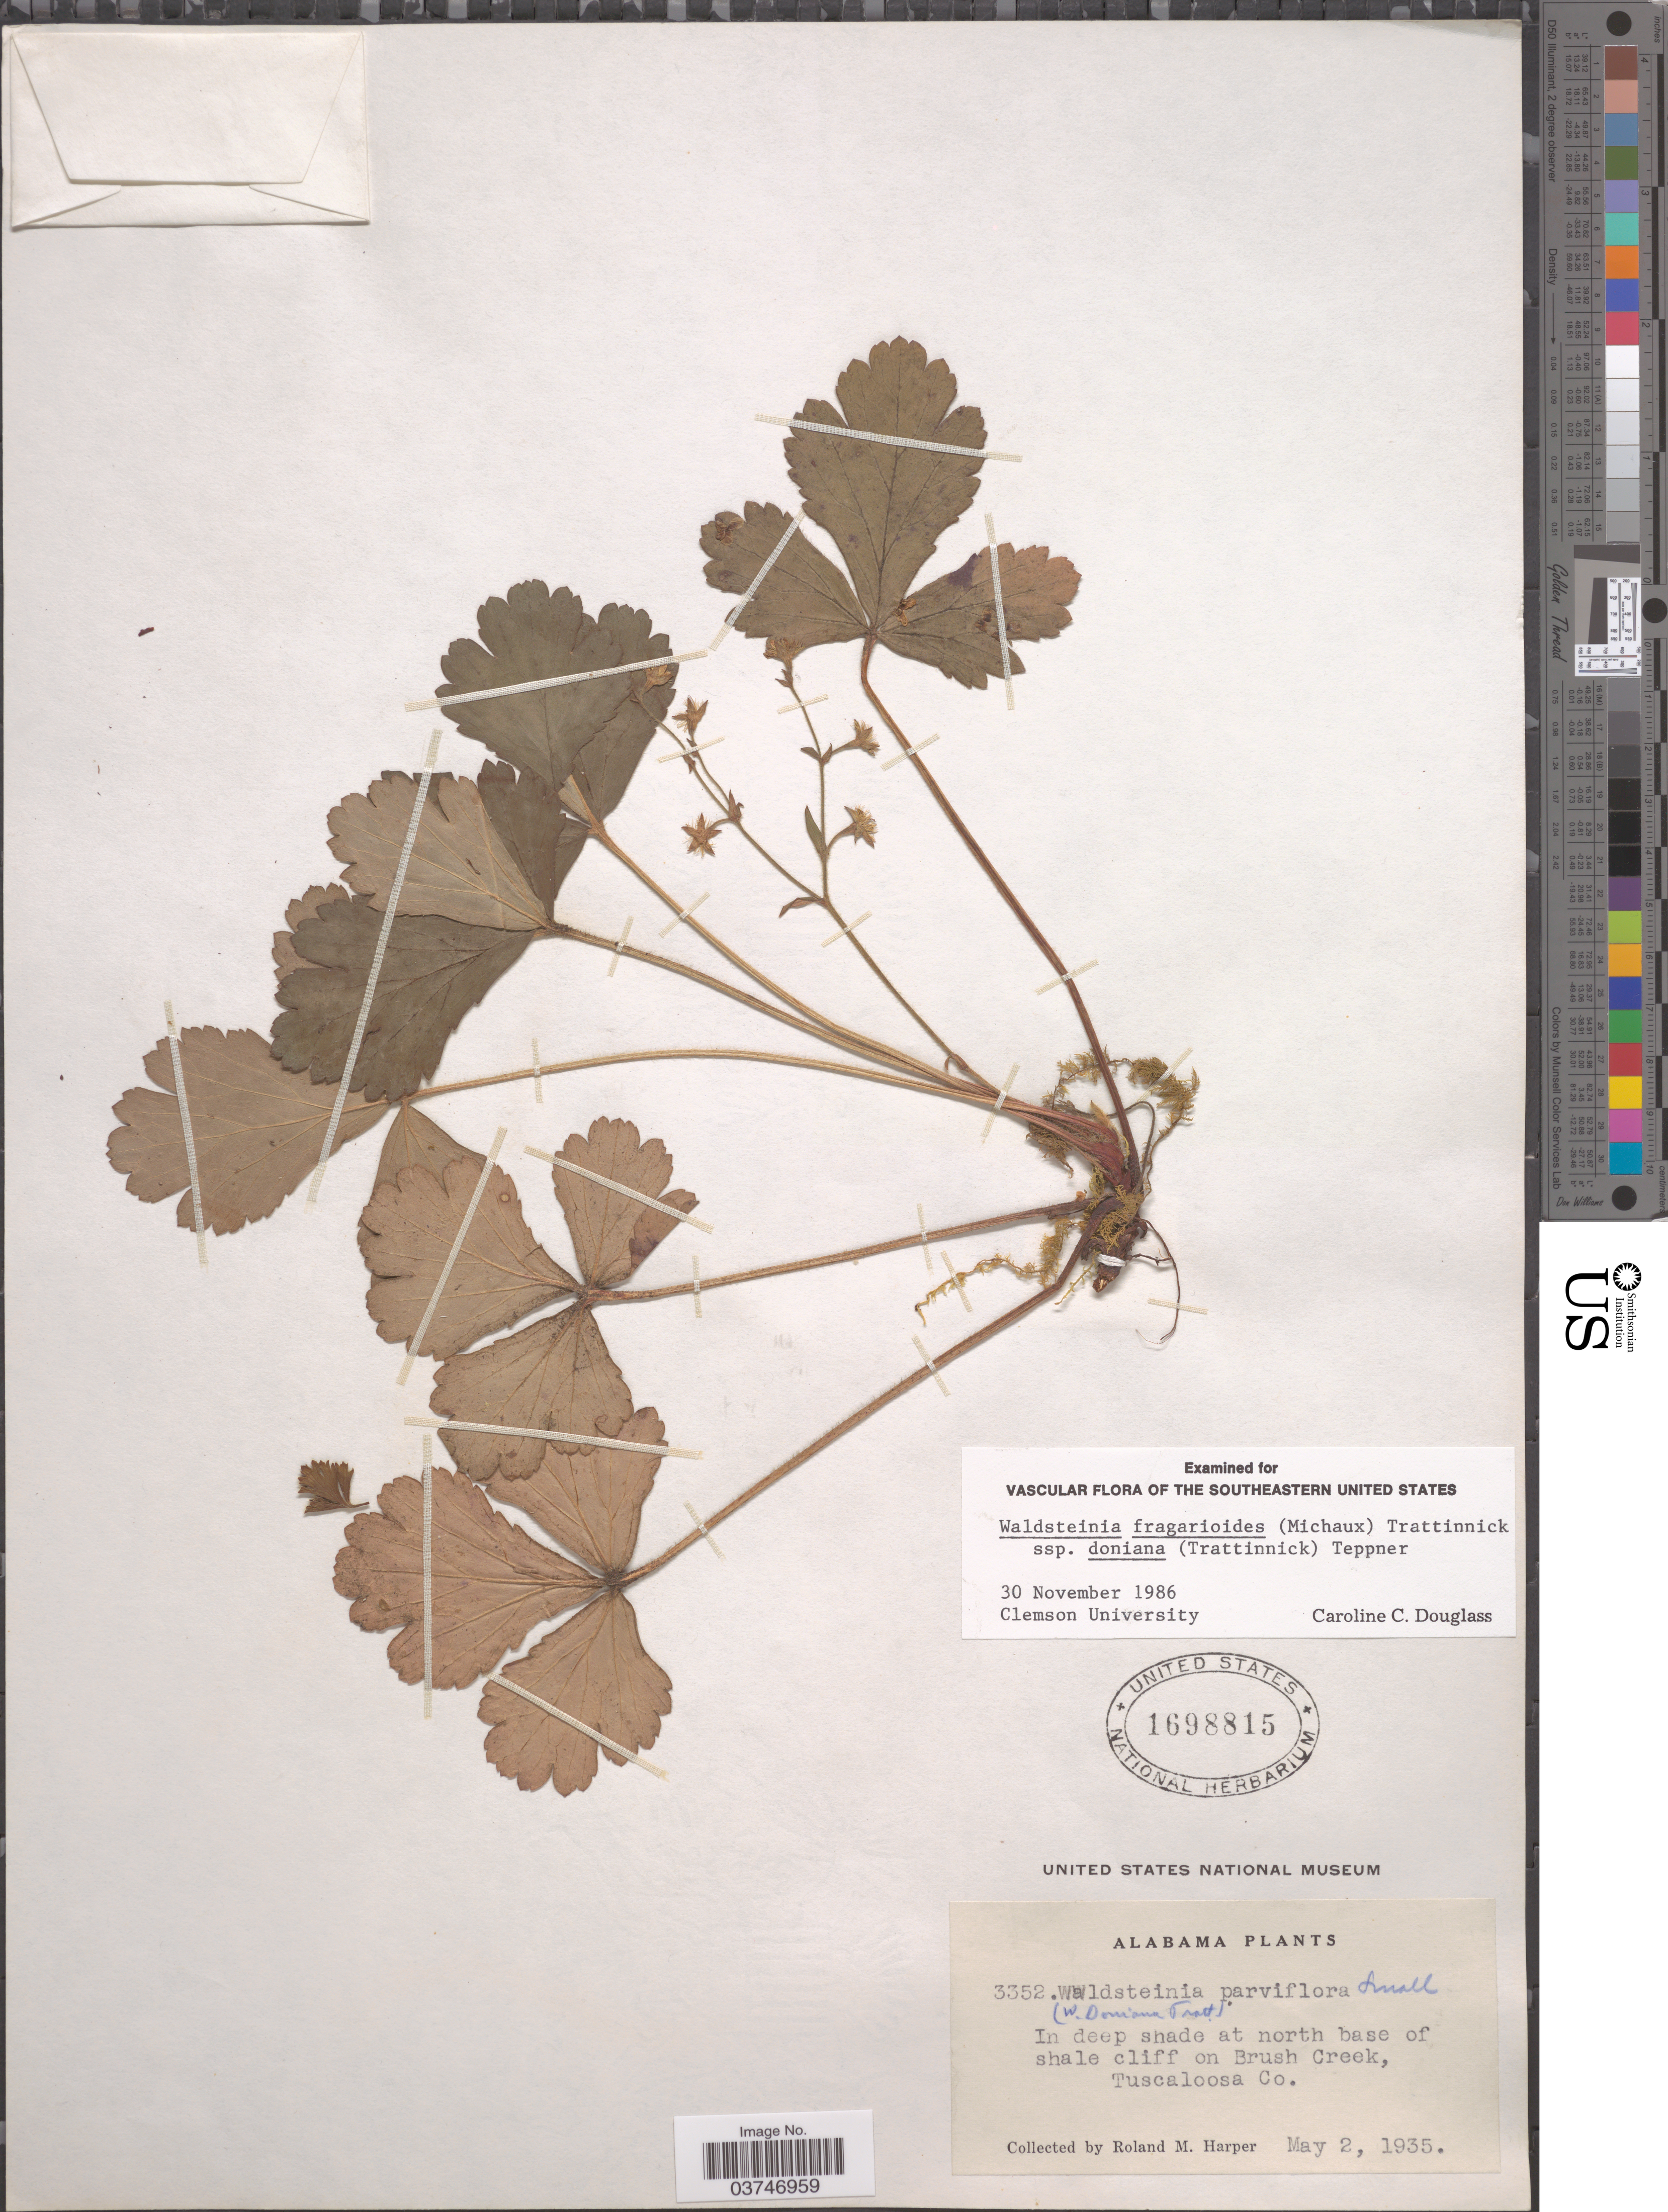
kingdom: Plantae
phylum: Tracheophyta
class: Magnoliopsida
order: Rosales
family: Rosaceae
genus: Waldsteinia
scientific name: Waldsteinia fragarioides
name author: (Michx.) Tratt.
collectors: R. Harper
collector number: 3352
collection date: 1935-05-02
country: United States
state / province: Alabama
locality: In deep shade at north base of shale cliff on Brush Creek, Tuscaloosa Co.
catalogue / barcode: US 1698815